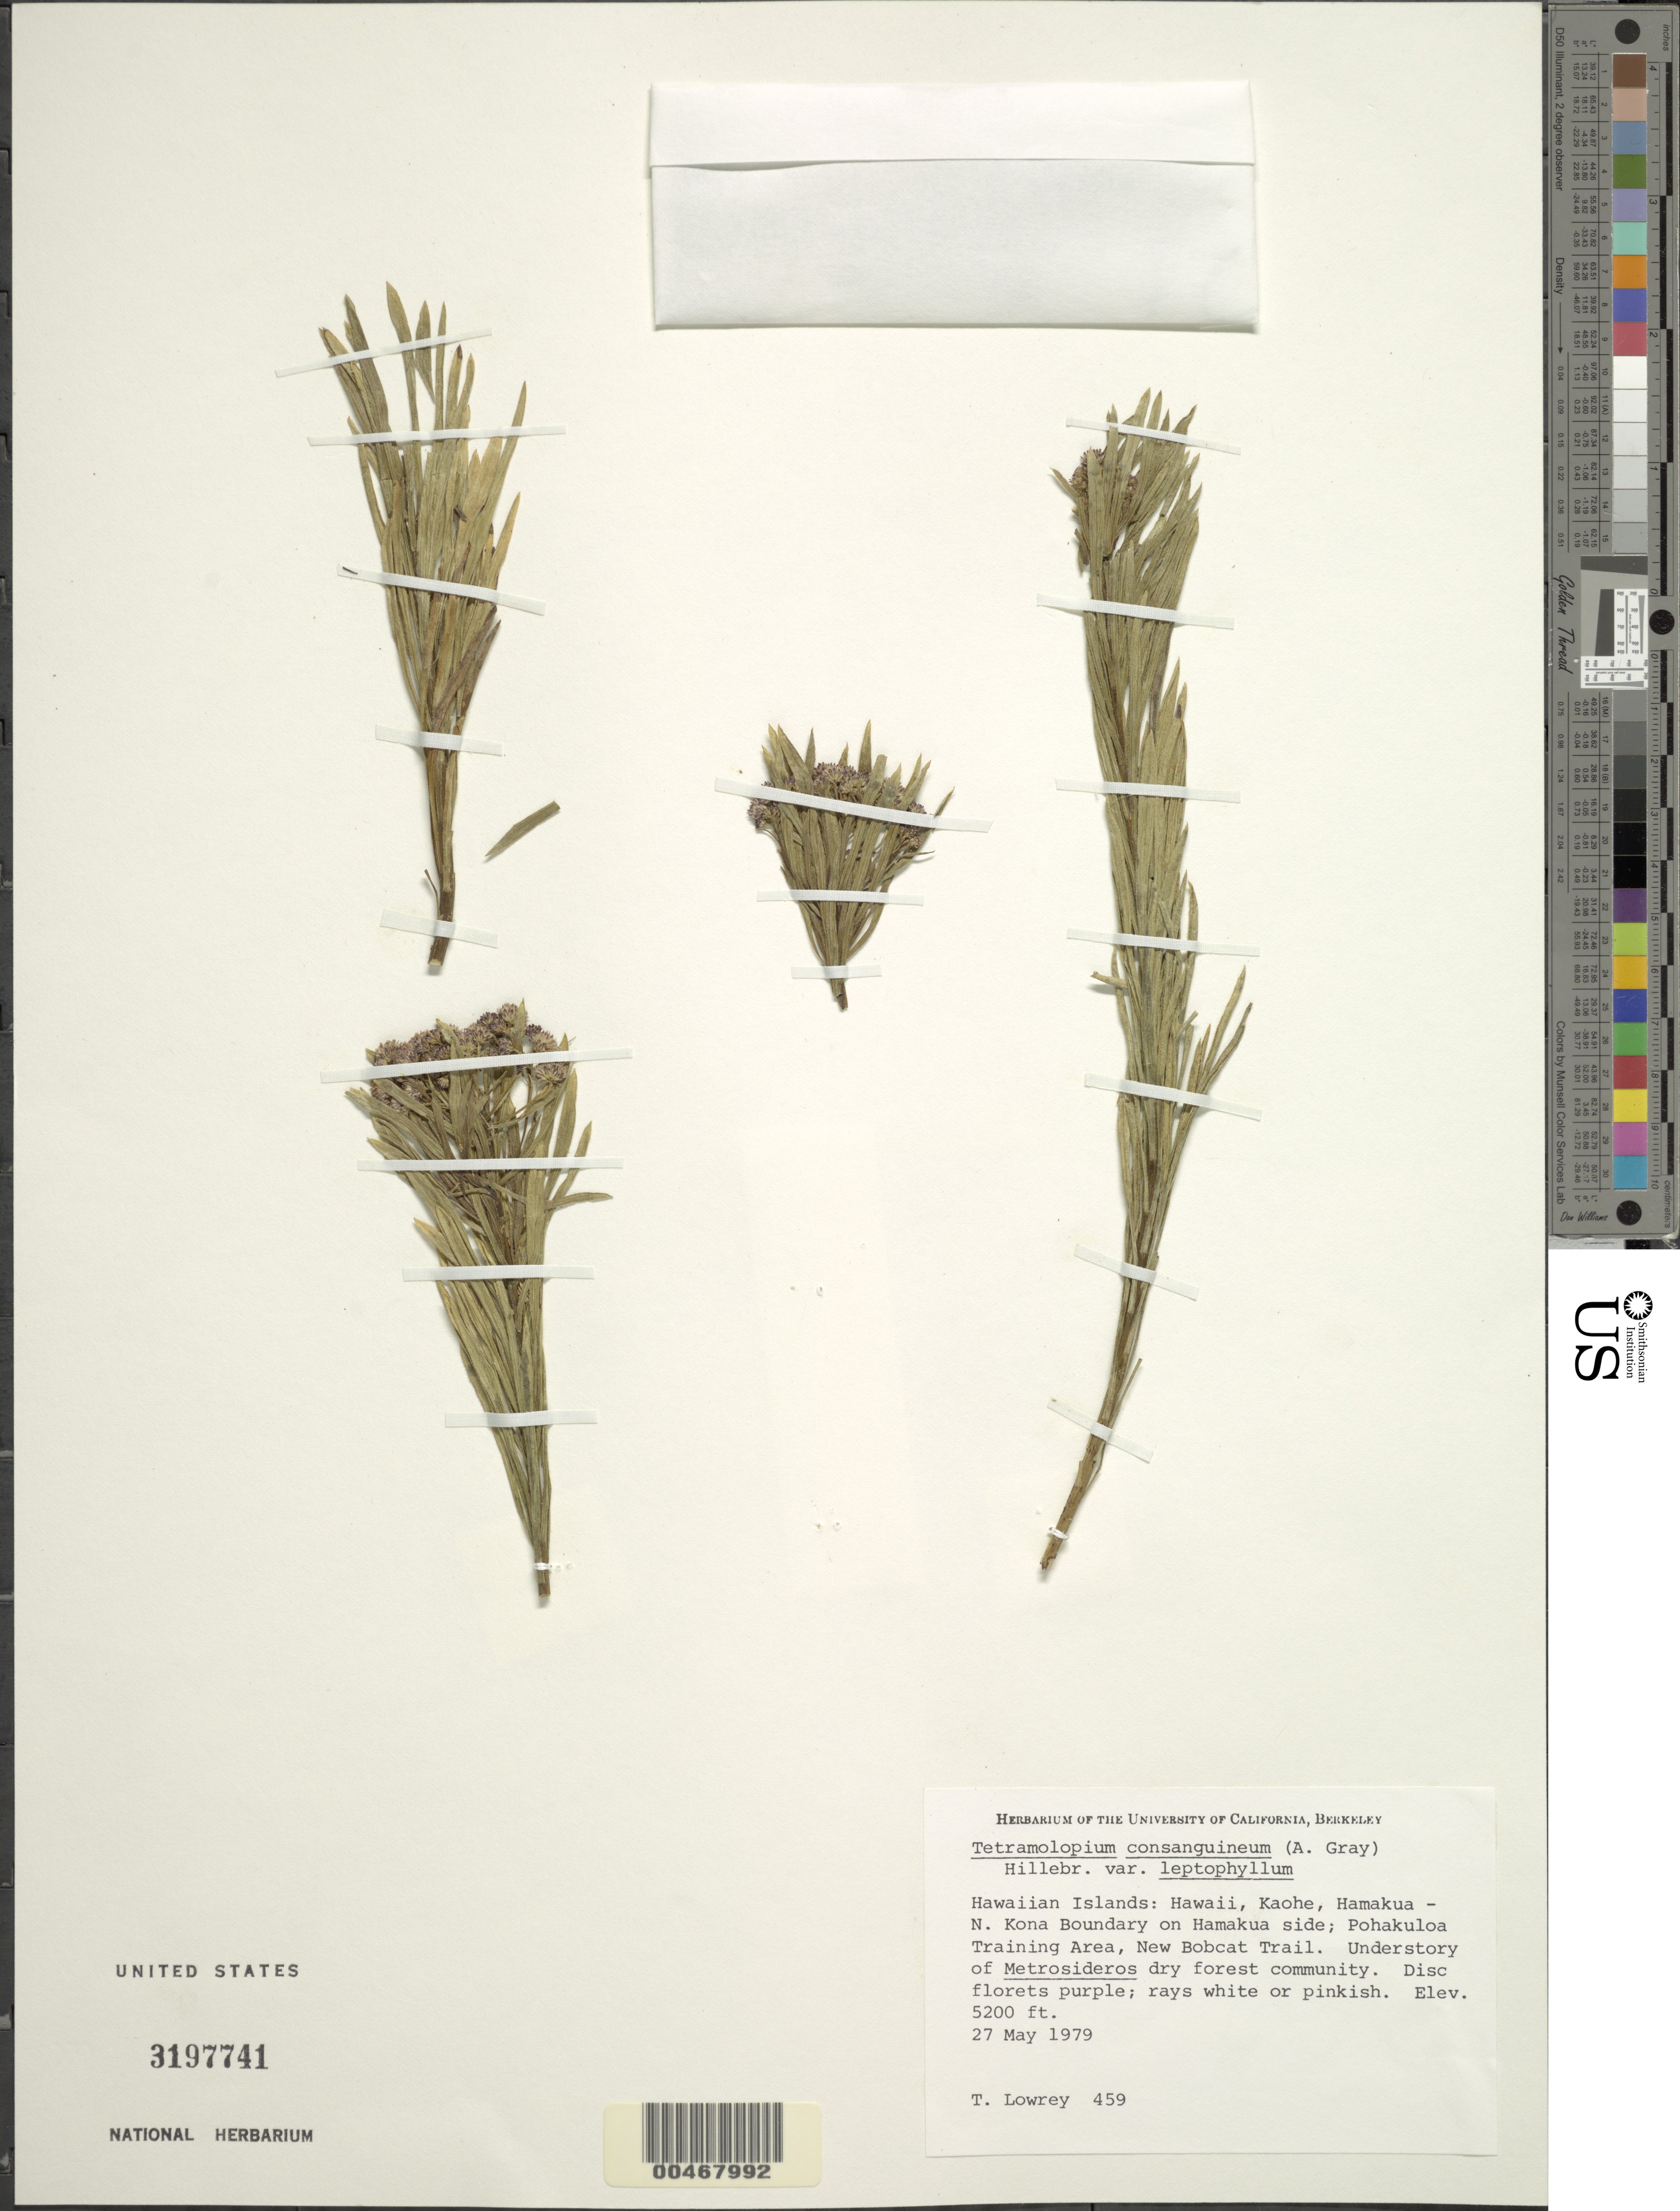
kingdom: Plantae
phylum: Tracheophyta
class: Magnoliopsida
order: Asterales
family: Asteraceae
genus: Tetramolopium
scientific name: Tetramolopium consanguineum subsp. leptophyllum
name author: (Sherff) T.K. Lowery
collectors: T. K. Lowrey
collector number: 459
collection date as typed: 27 May 1979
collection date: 1979-05-27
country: United States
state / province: Hawaii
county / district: Hawaii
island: Hawaii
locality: Kaohe, Hamakua - N Kona Boundary on Hamakua side, Pohakuloa Training Area, New Bobcat Trail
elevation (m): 1585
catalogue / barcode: US 3197741